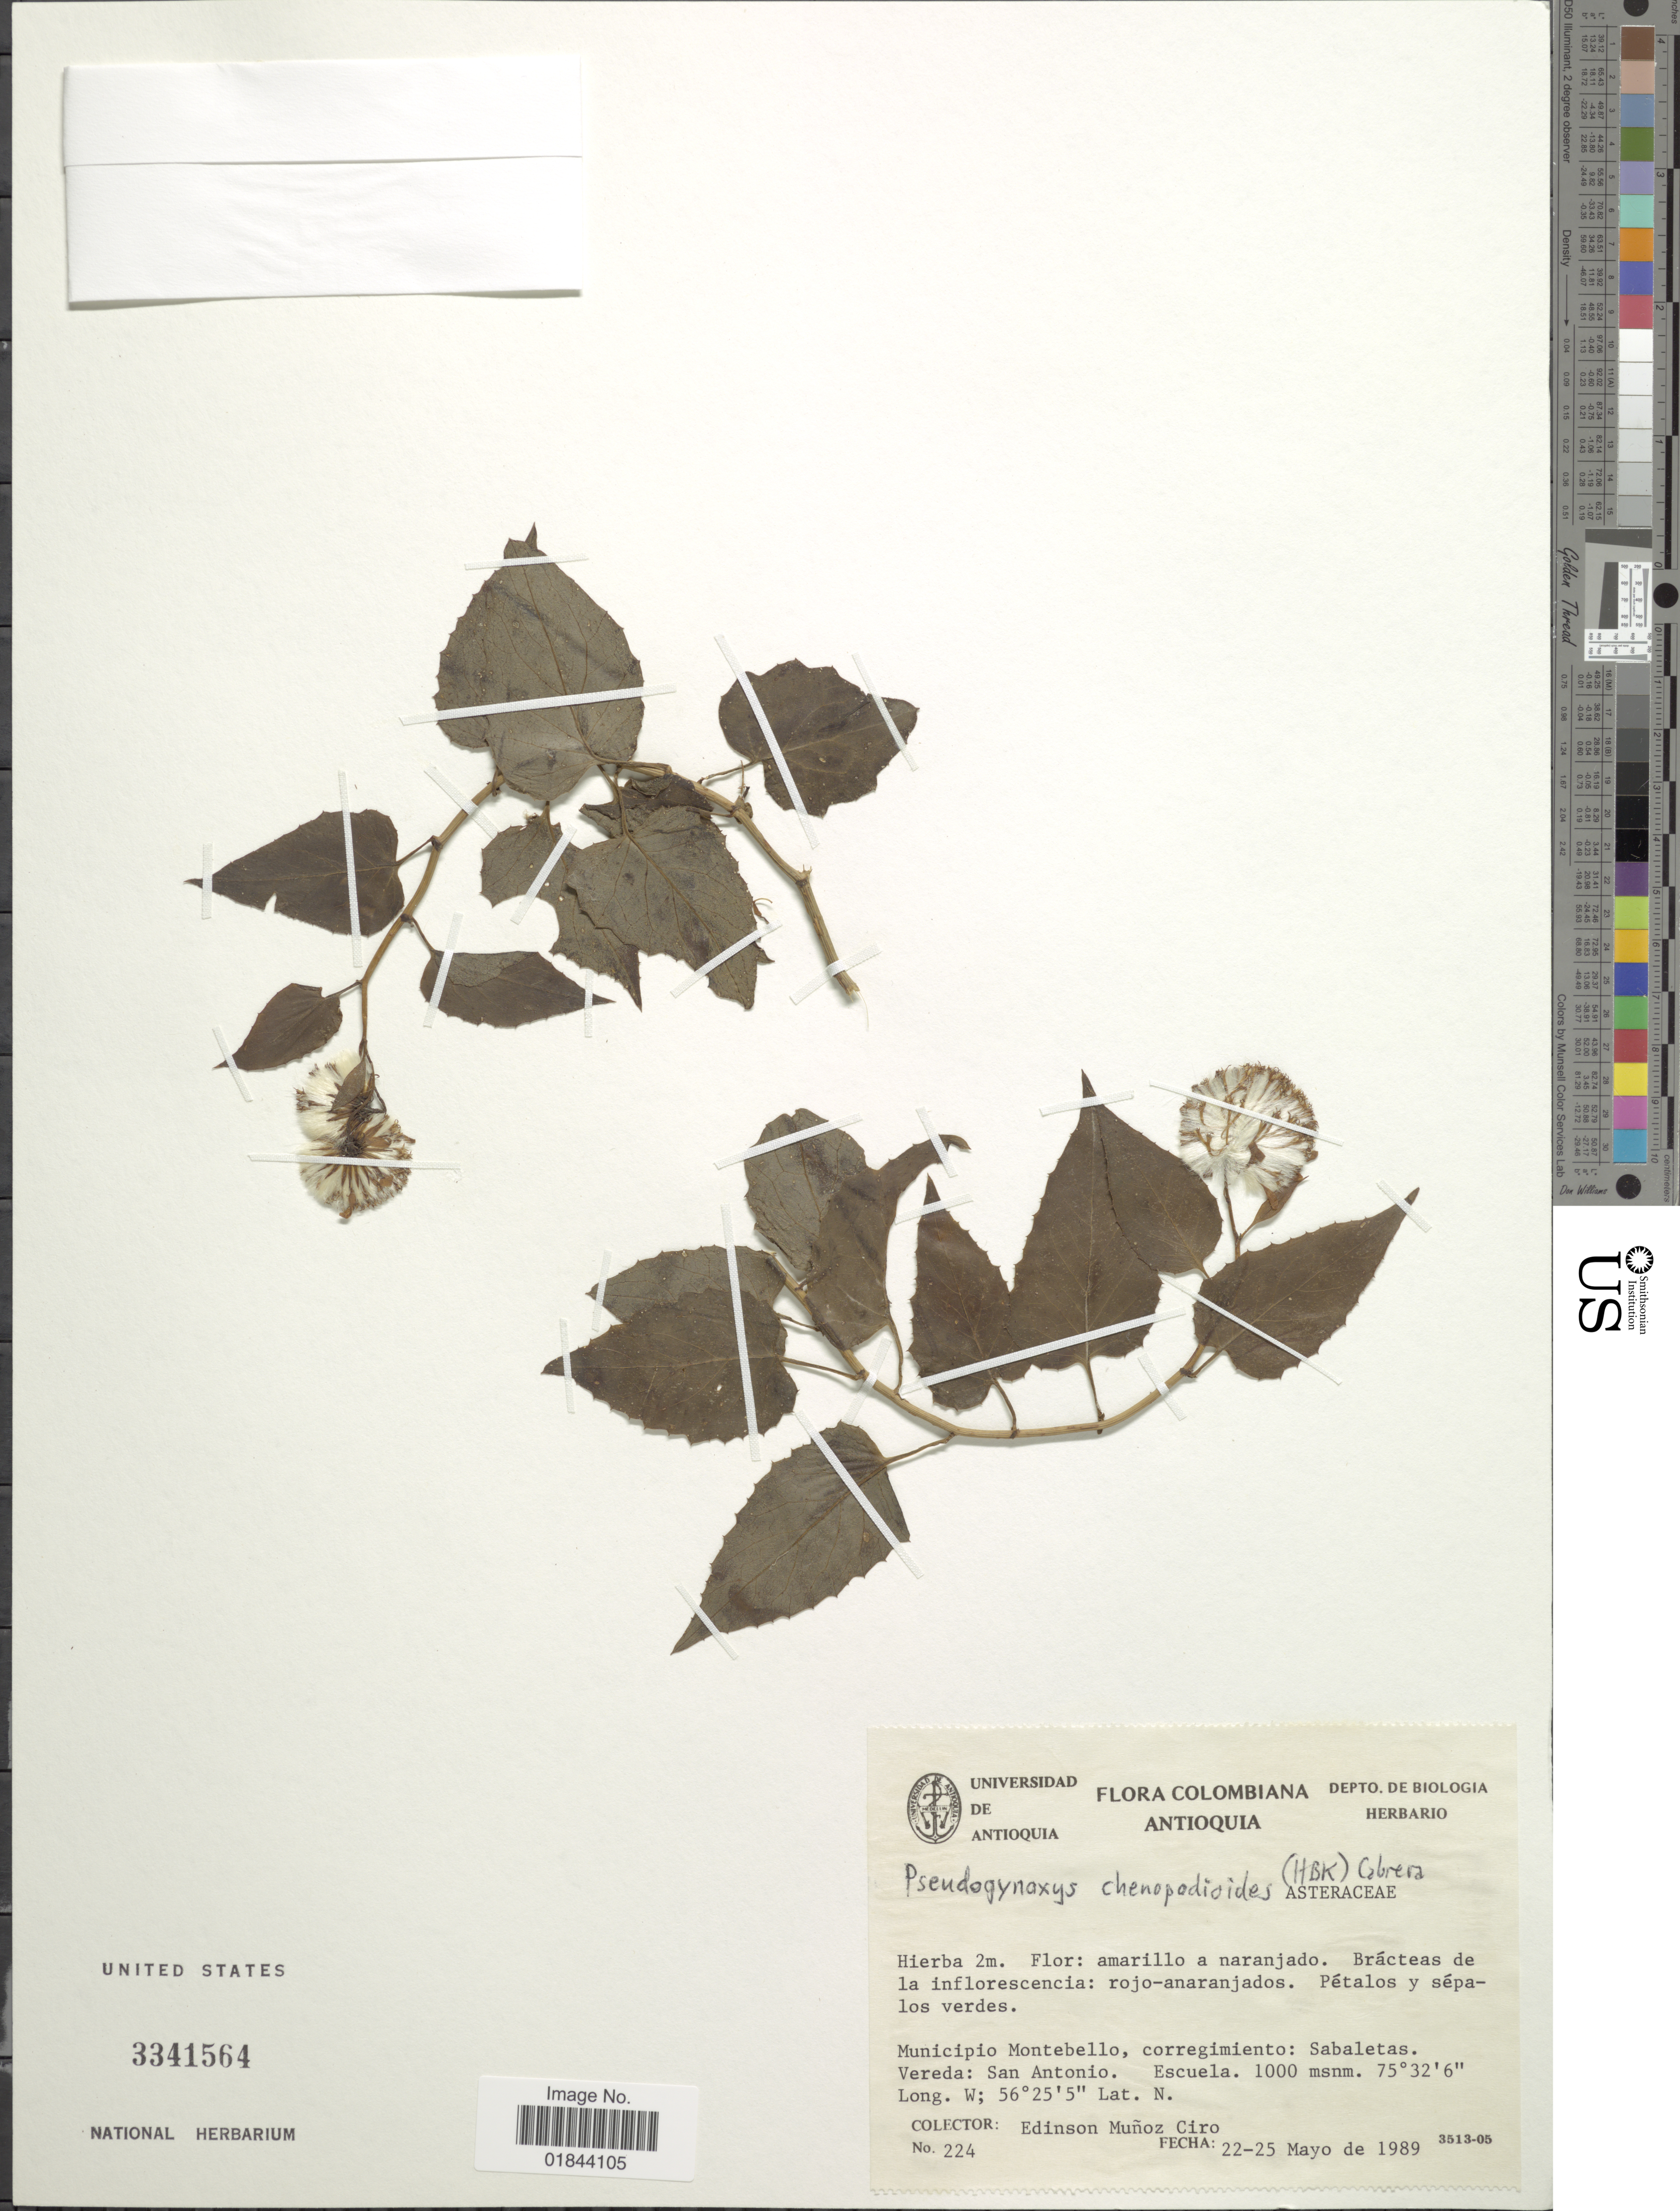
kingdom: Plantae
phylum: Tracheophyta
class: Magnoliopsida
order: Asterales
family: Asteraceae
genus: Pseudogynoxys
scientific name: Pseudogynoxys chenopodioides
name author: (Kunth) Cabrera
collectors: E. Ciro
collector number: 224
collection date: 1989-05-22/1989-05-25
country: Colombia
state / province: Antioquia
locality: Municipio Montebello, corregimiento: Sabaletas. Vereda: San Antonio, Escuala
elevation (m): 1000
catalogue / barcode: US 3341564